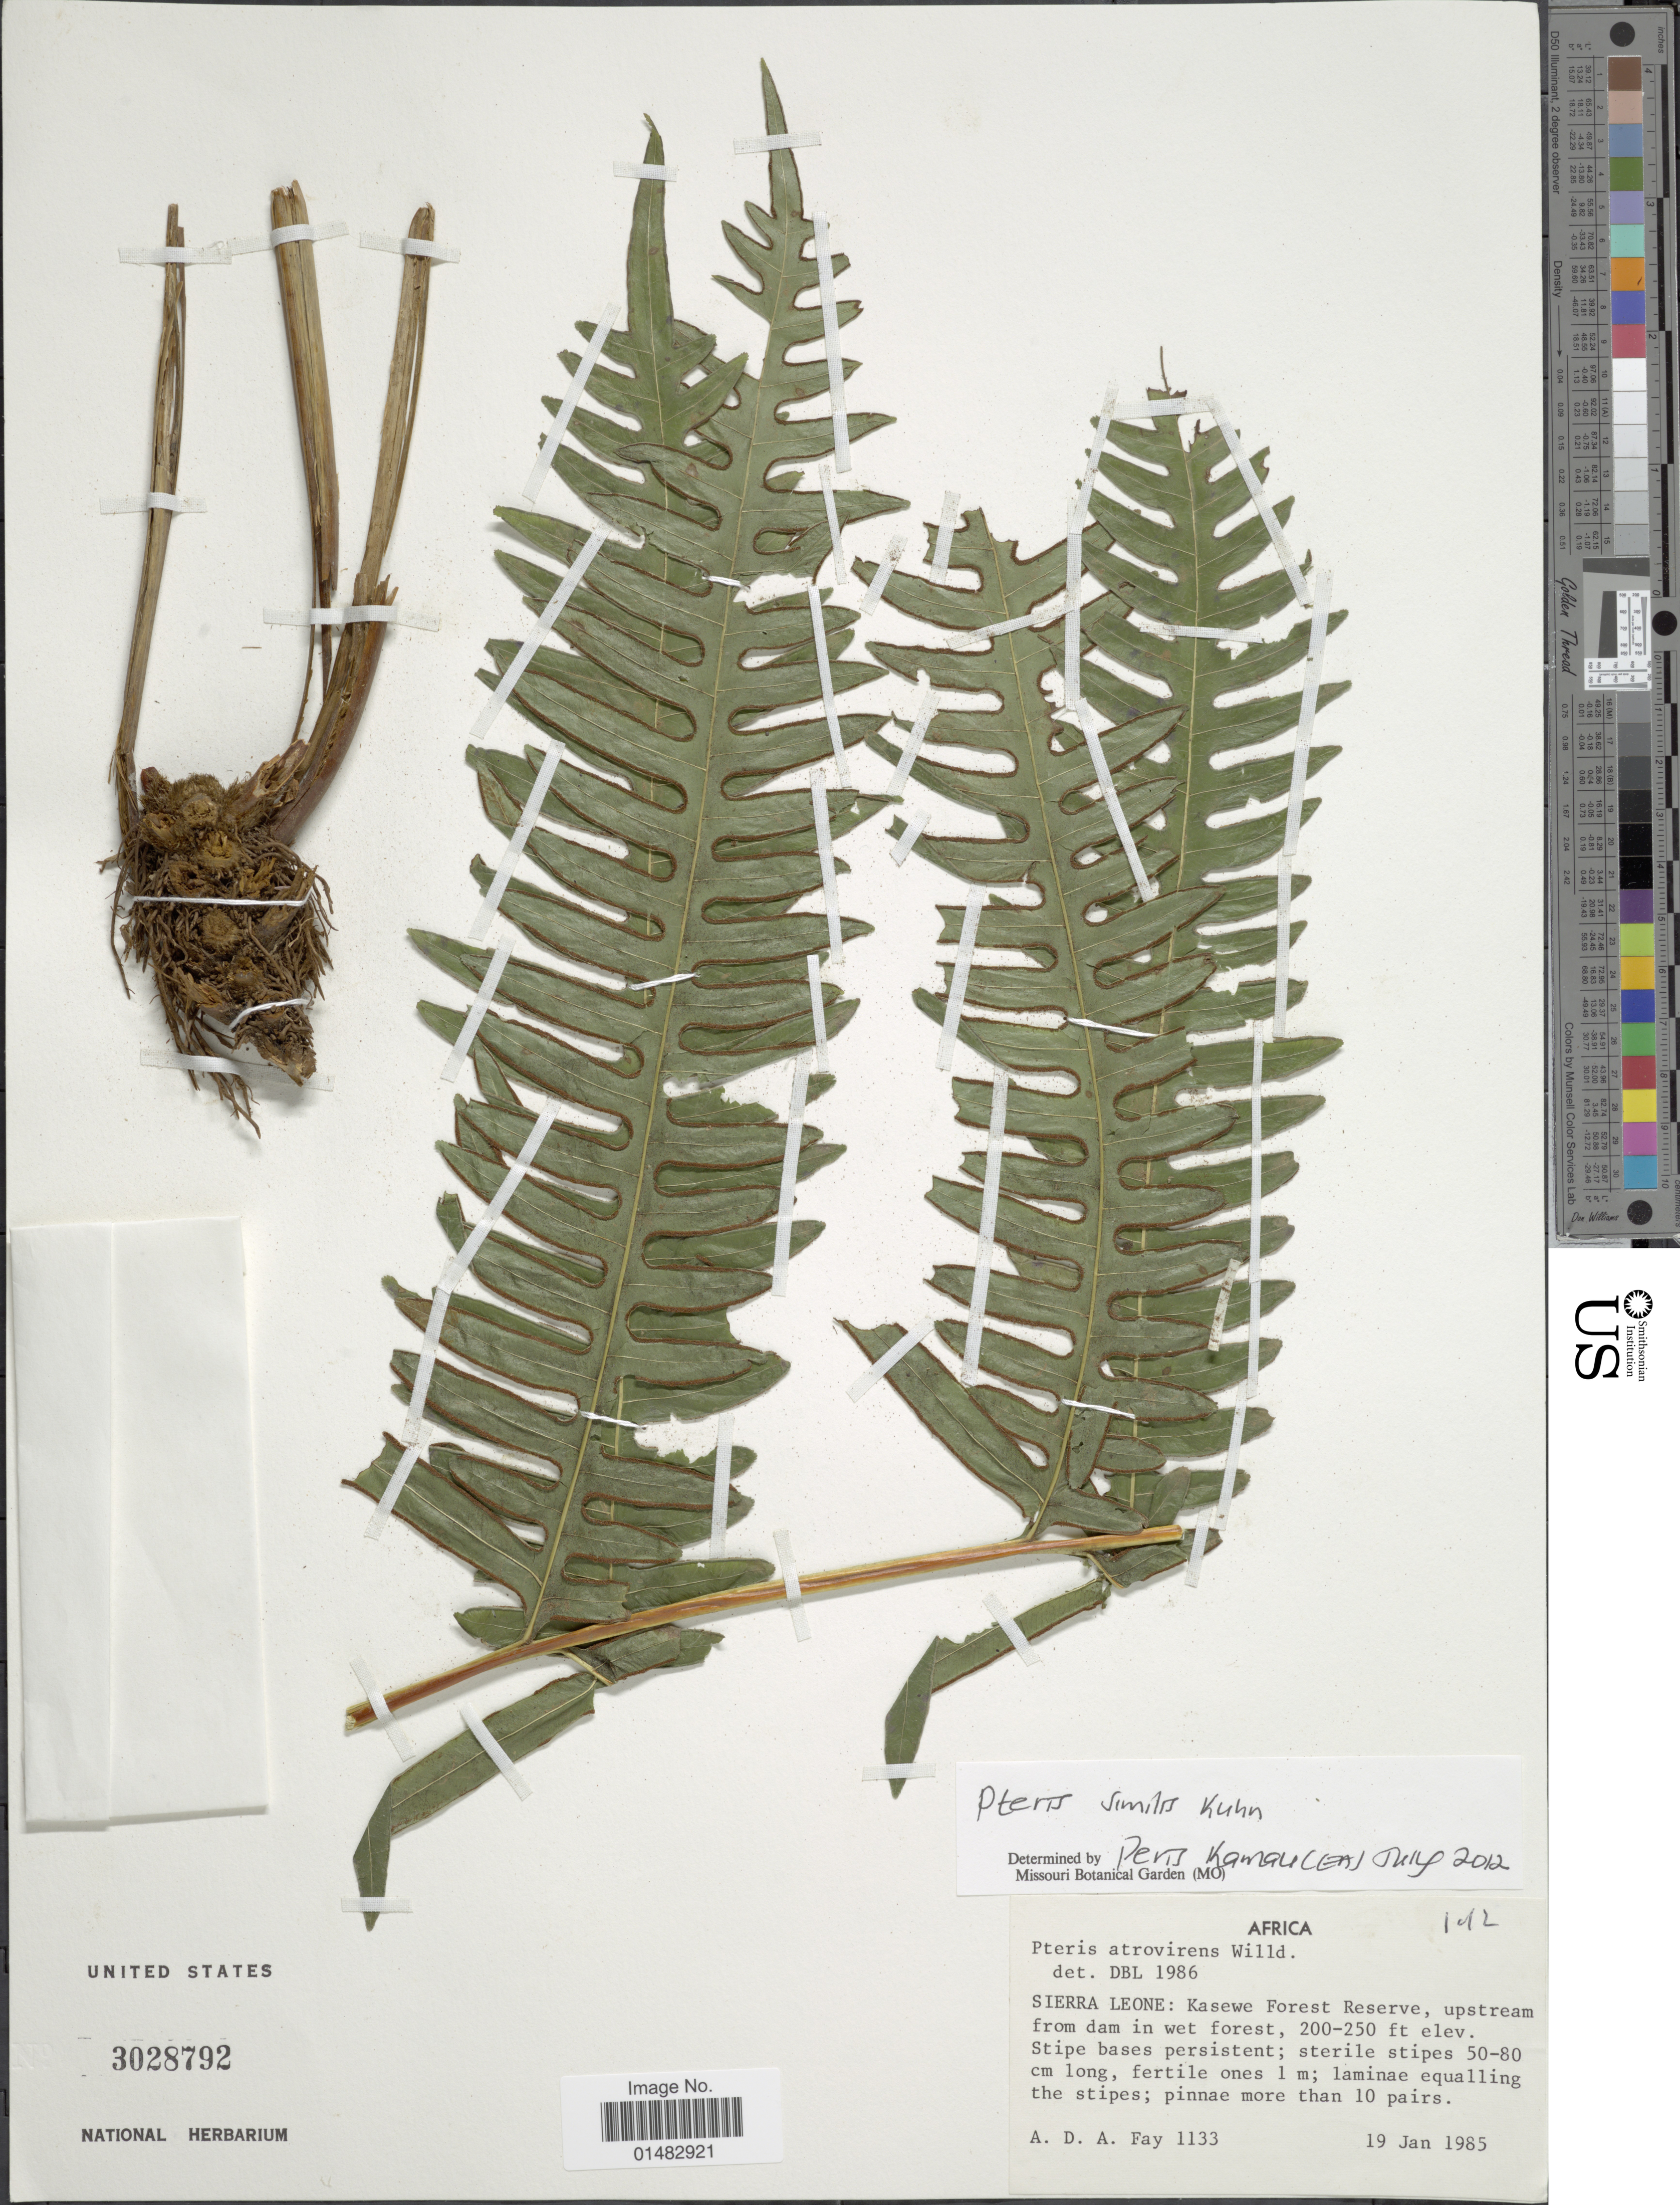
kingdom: Plantae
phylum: Tracheophyta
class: Polypodiopsida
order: Polypodiales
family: Pteridaceae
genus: Pteris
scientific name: Pteris similis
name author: Kuhn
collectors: A. Fay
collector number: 1133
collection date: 1985-01-19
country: Sierra Leone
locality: Kasewe Forest Reserve, upstream from dam in wet forest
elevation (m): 61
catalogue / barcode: US 3028792